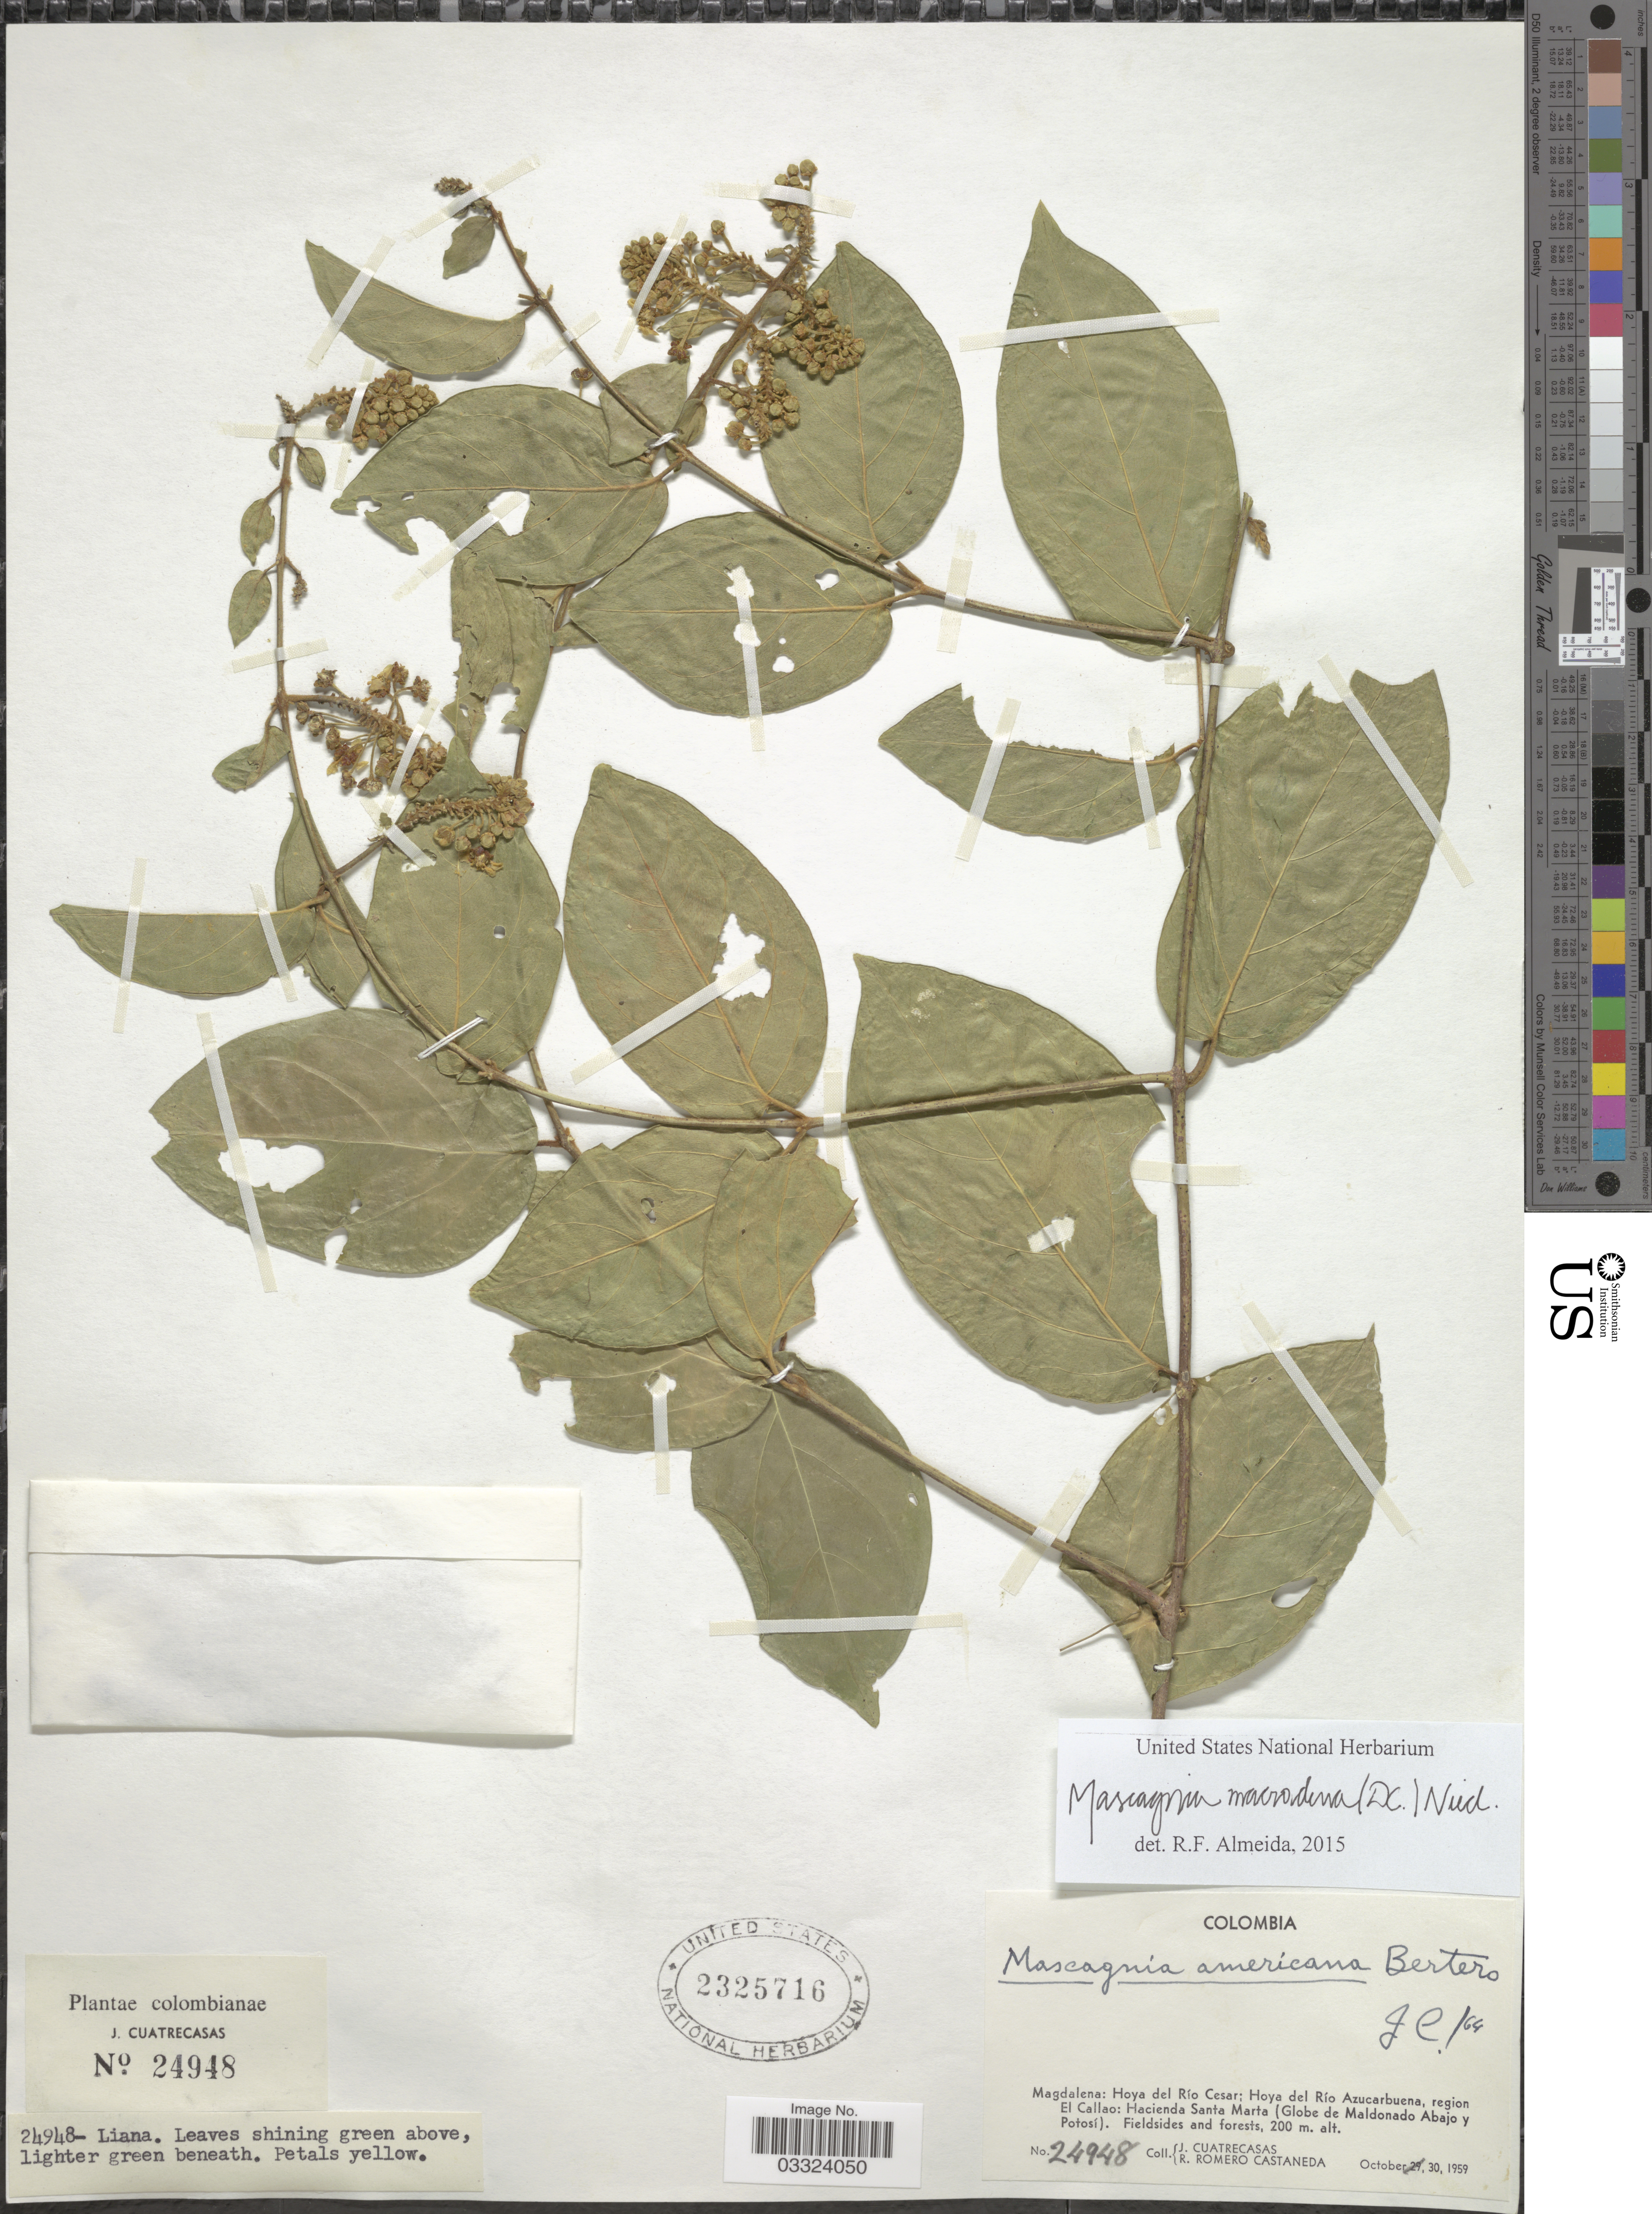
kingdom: Plantae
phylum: Tracheophyta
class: Magnoliopsida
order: Malpighiales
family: Malpighiaceae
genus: Mascagnia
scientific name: Mascagnia macradena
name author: (DC.) Nied.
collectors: J. Cuatrecasas & R. Romero Castañeda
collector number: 24948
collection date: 1959-10-30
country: Colombia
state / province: Magdalena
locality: Hoya del Río Cesar; Hoya del Río Azucarbuena, region El Callao: Hacienda Santa Marta (Globe de Maldonado Abajo y Potosí).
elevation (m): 200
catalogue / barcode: US 2325716